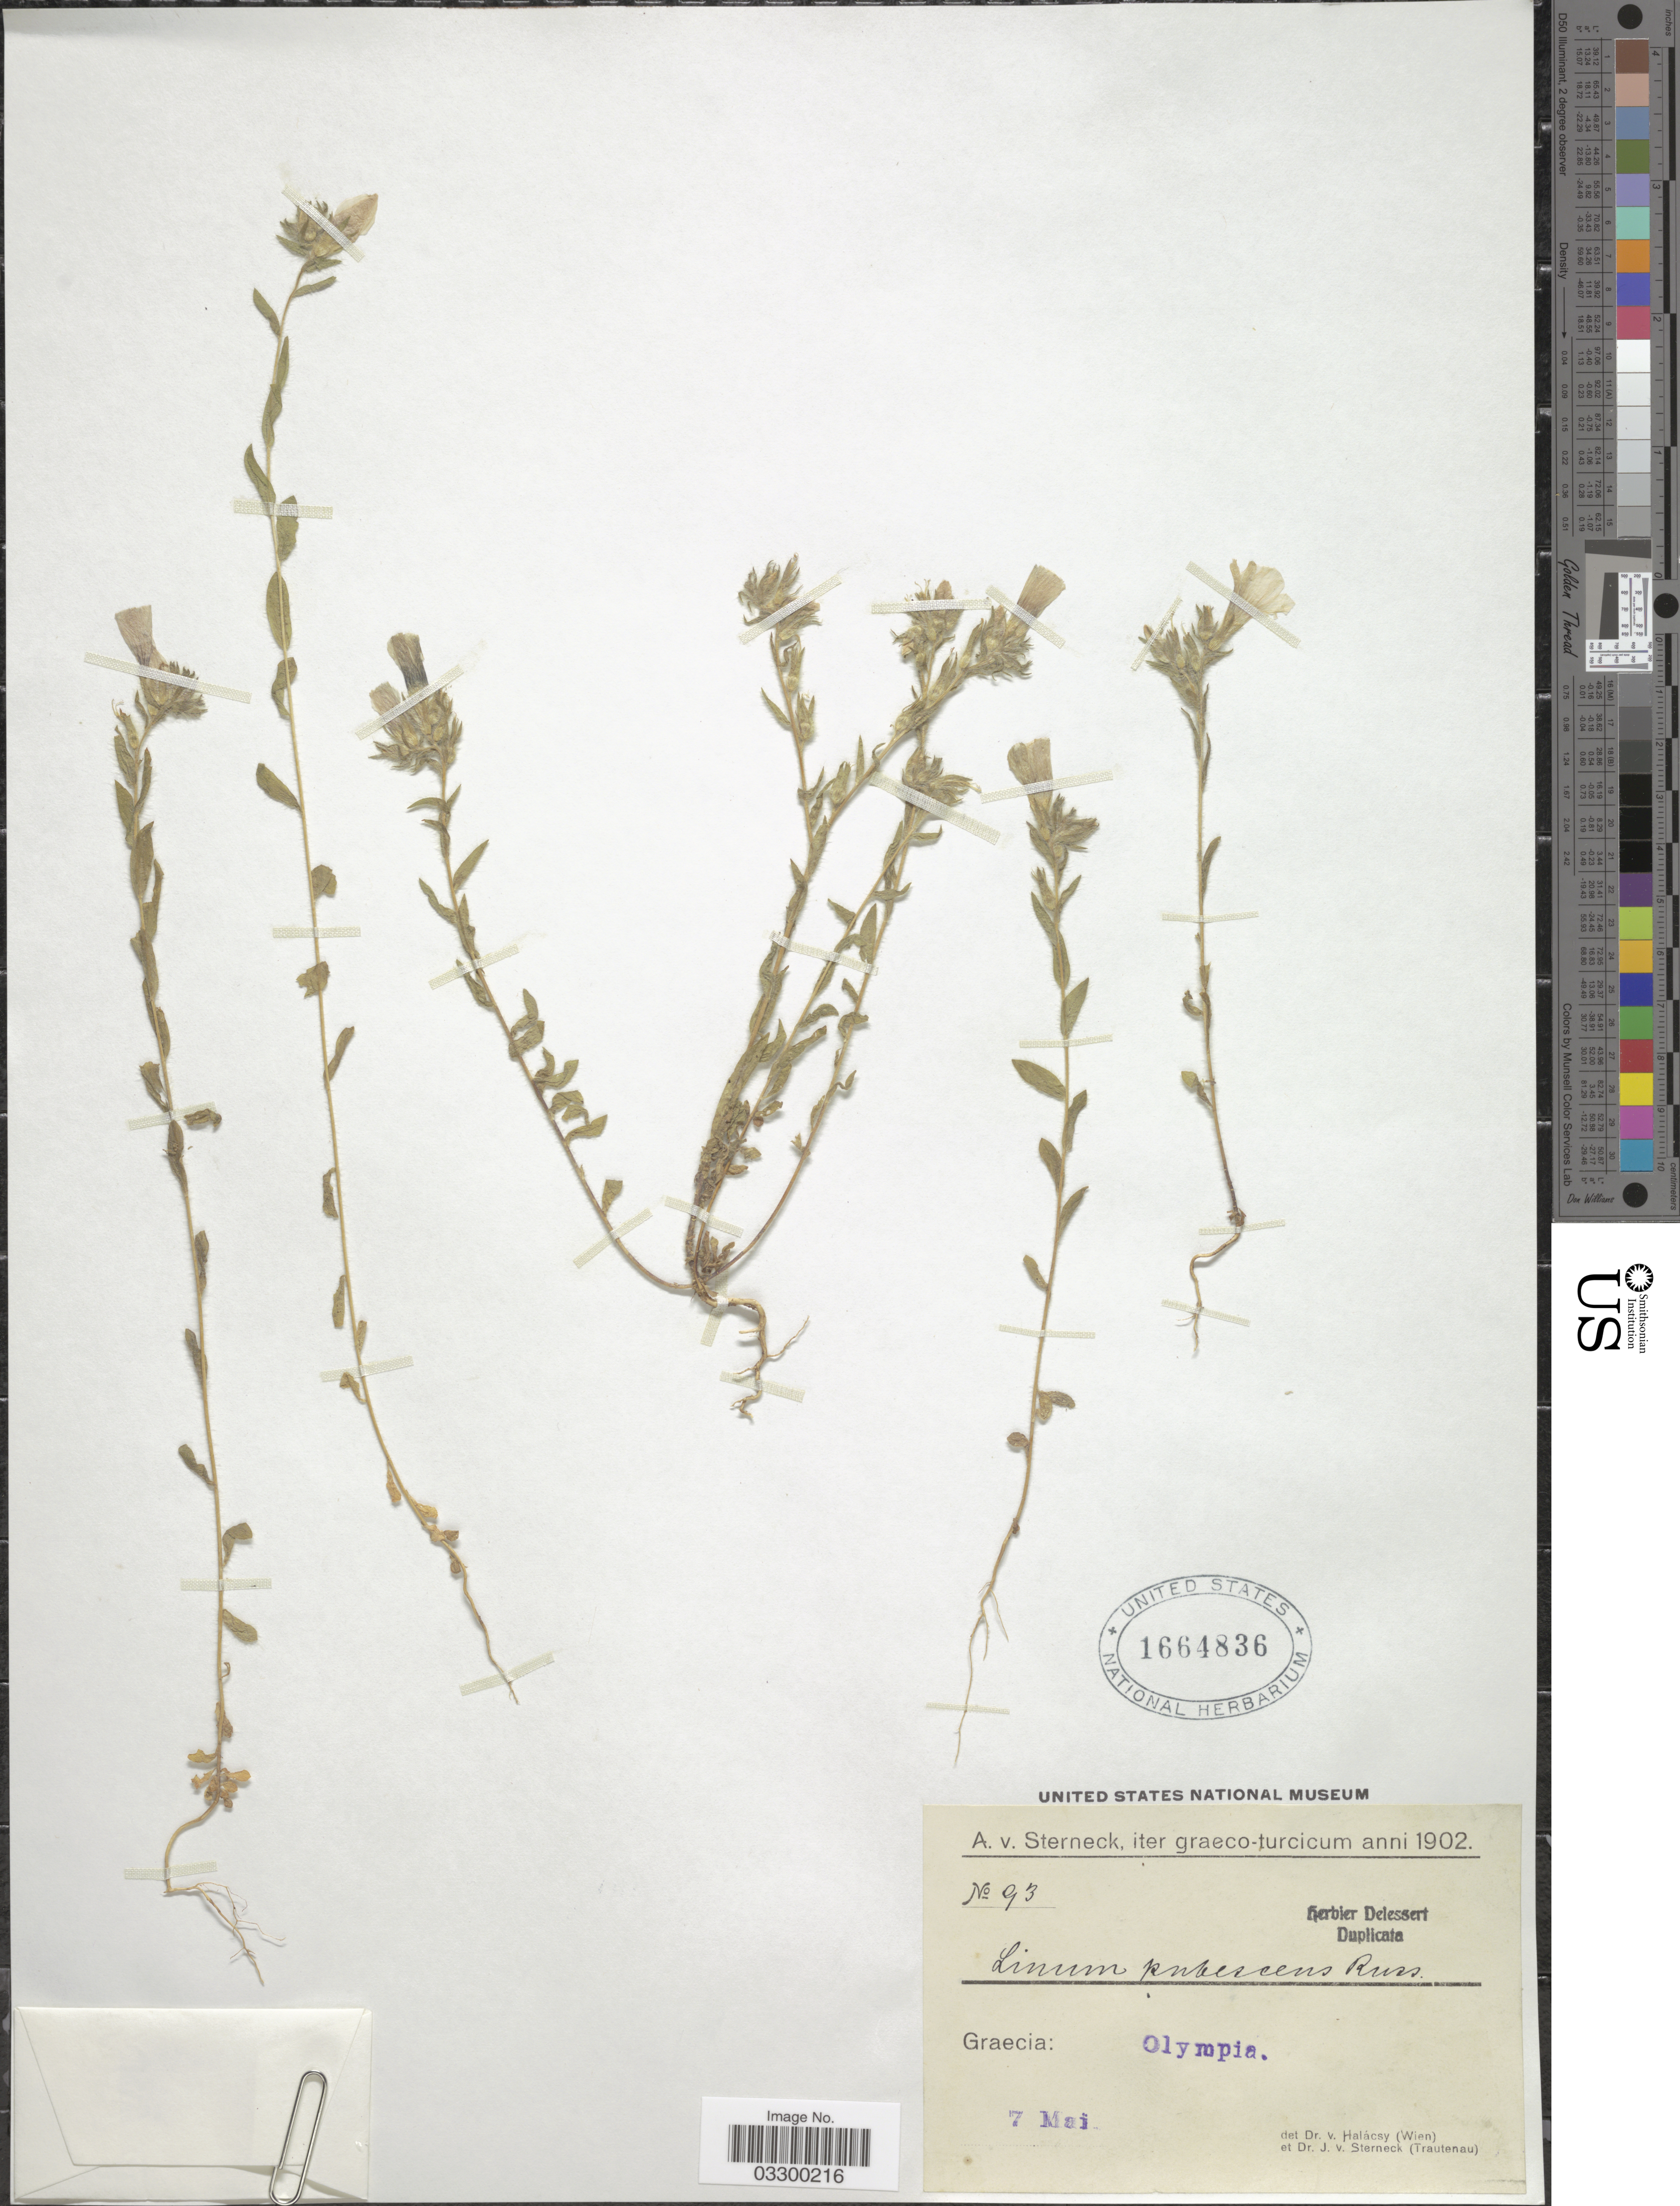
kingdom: Plantae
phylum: Tracheophyta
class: Magnoliopsida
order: Malpighiales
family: Linaceae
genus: Linum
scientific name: Linum pubescens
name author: (Sol.) Banks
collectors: A. Sterneck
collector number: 93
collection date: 1902-05-07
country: Greece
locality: Olympia.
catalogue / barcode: US 1664836